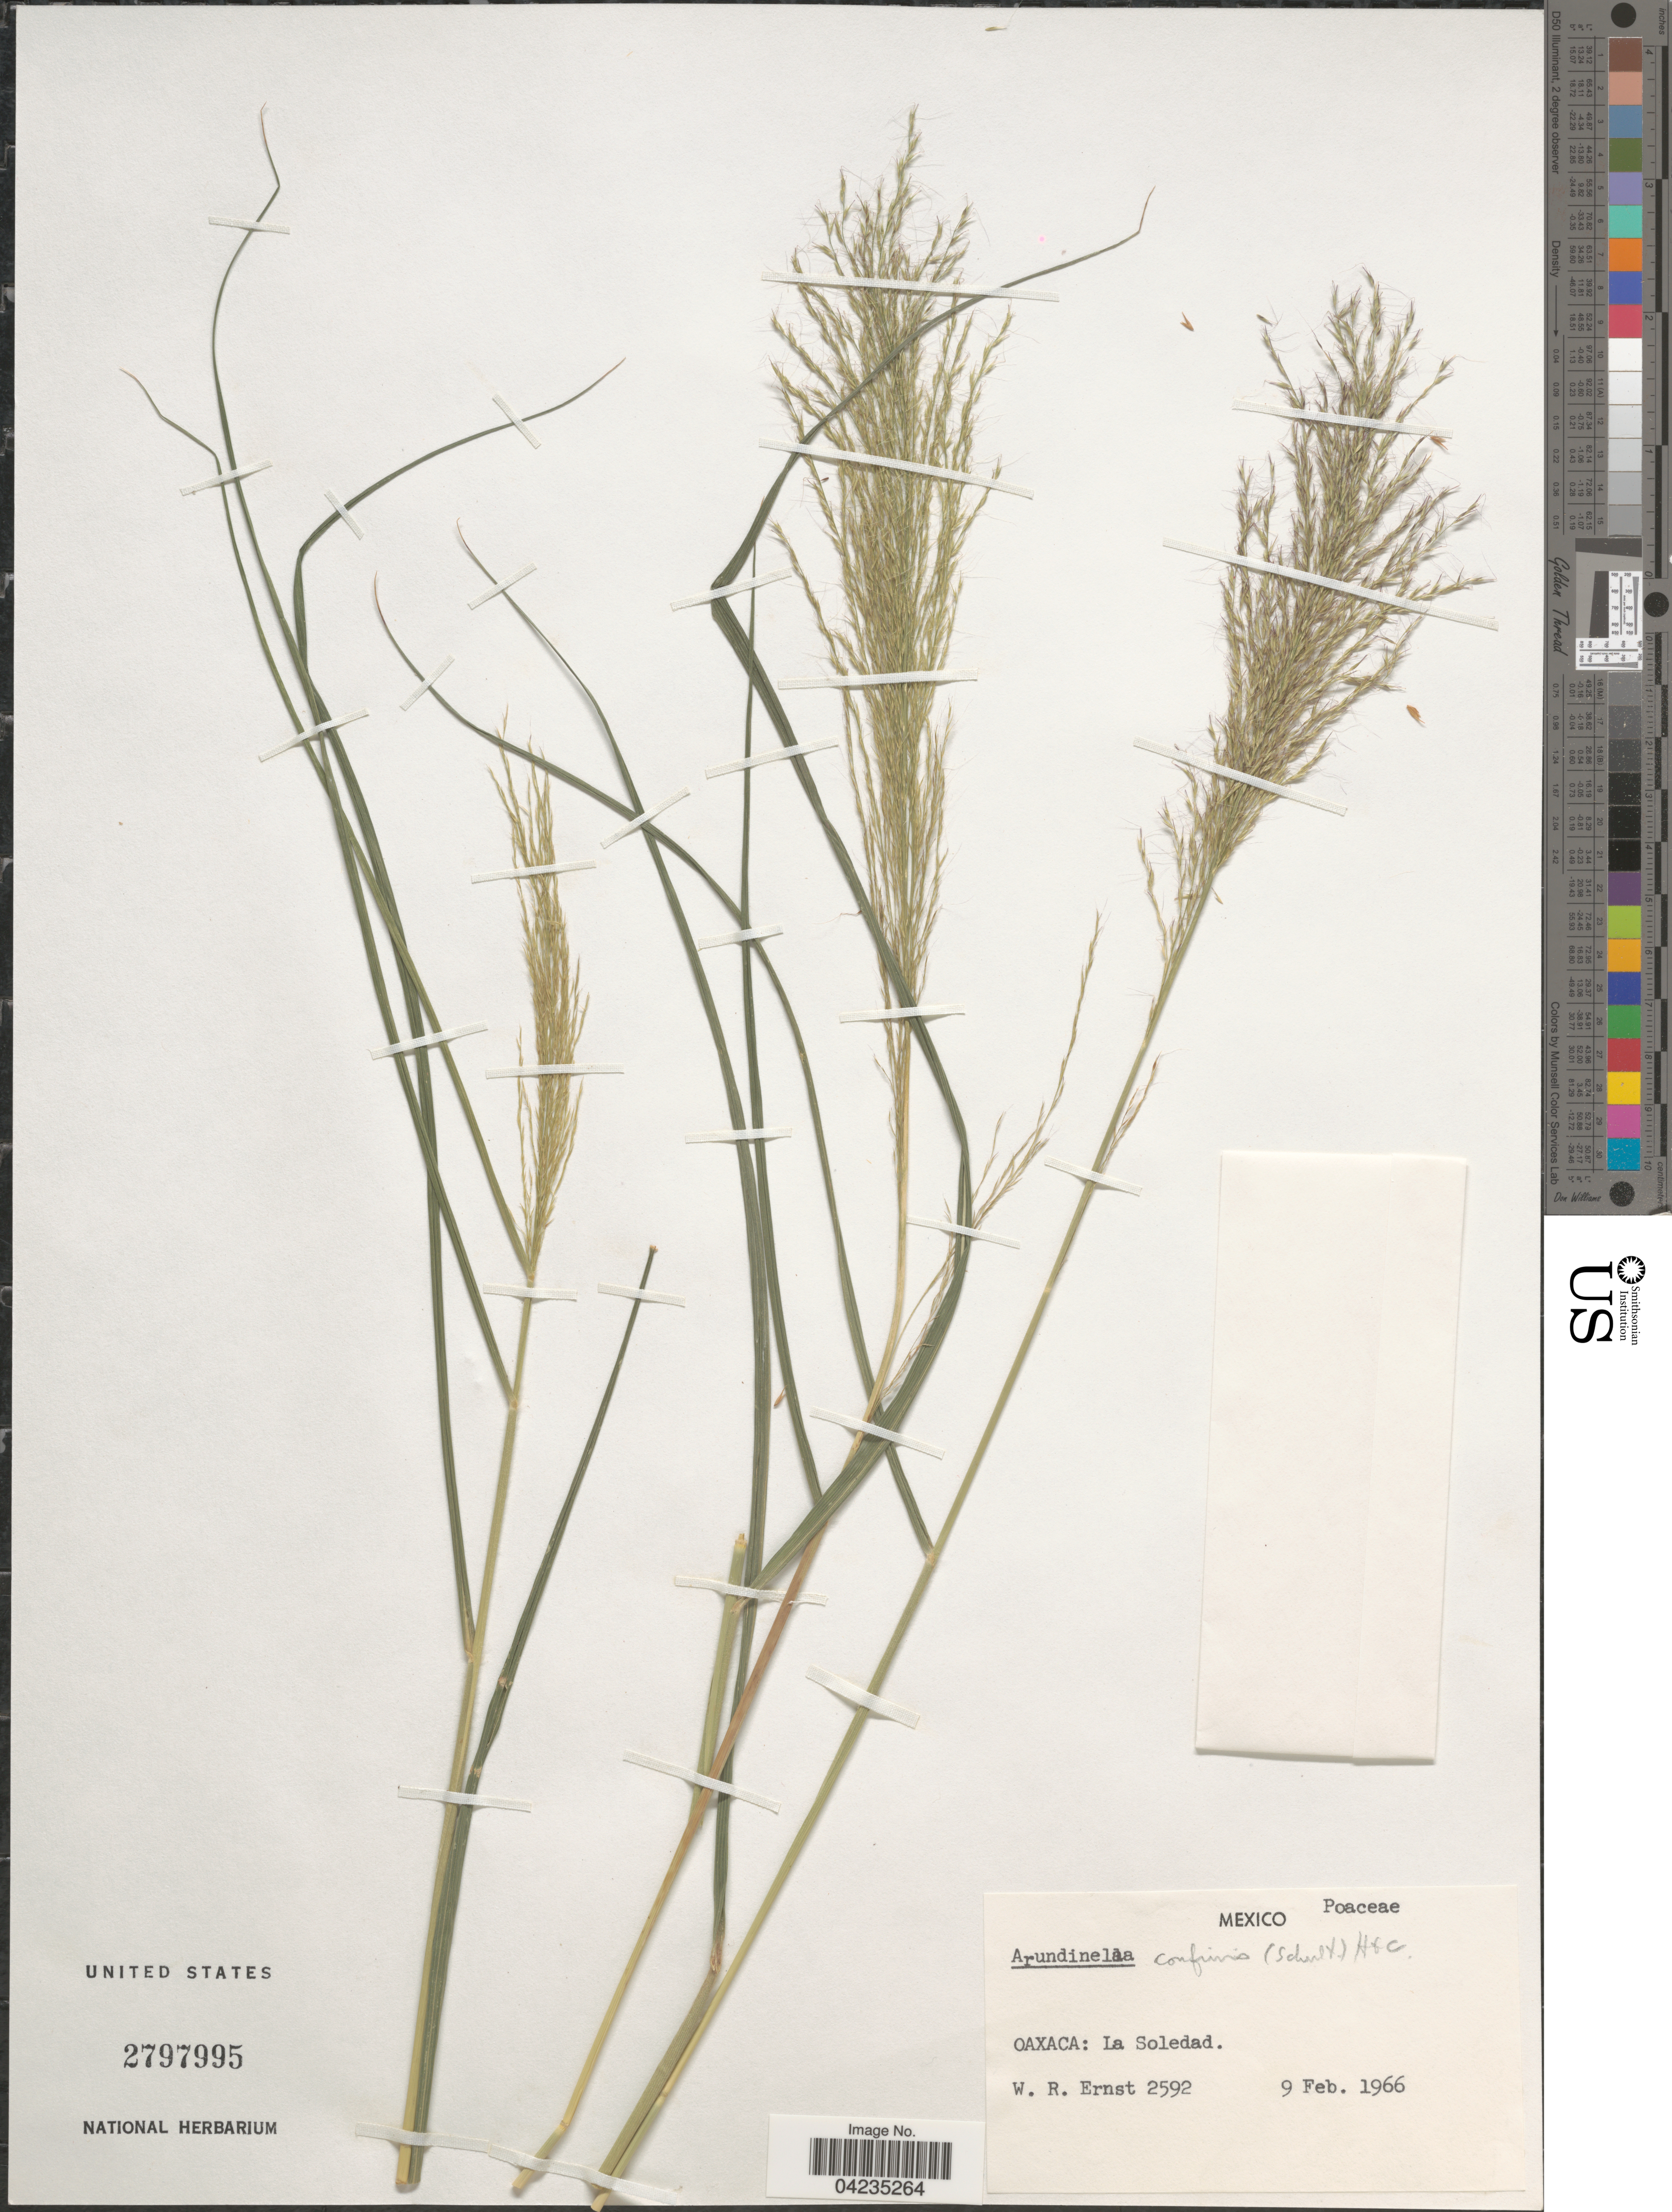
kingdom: Plantae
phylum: Tracheophyta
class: Liliopsida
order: Poales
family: Poaceae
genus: Arundinella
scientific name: Arundinella hispida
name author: (Humb. & Bonpl. ex Willd.) Kuntze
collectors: W. R. Ernst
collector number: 2592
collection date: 1966-02-09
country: Mexico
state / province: Oaxaca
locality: La Soledad.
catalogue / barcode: US 2797995